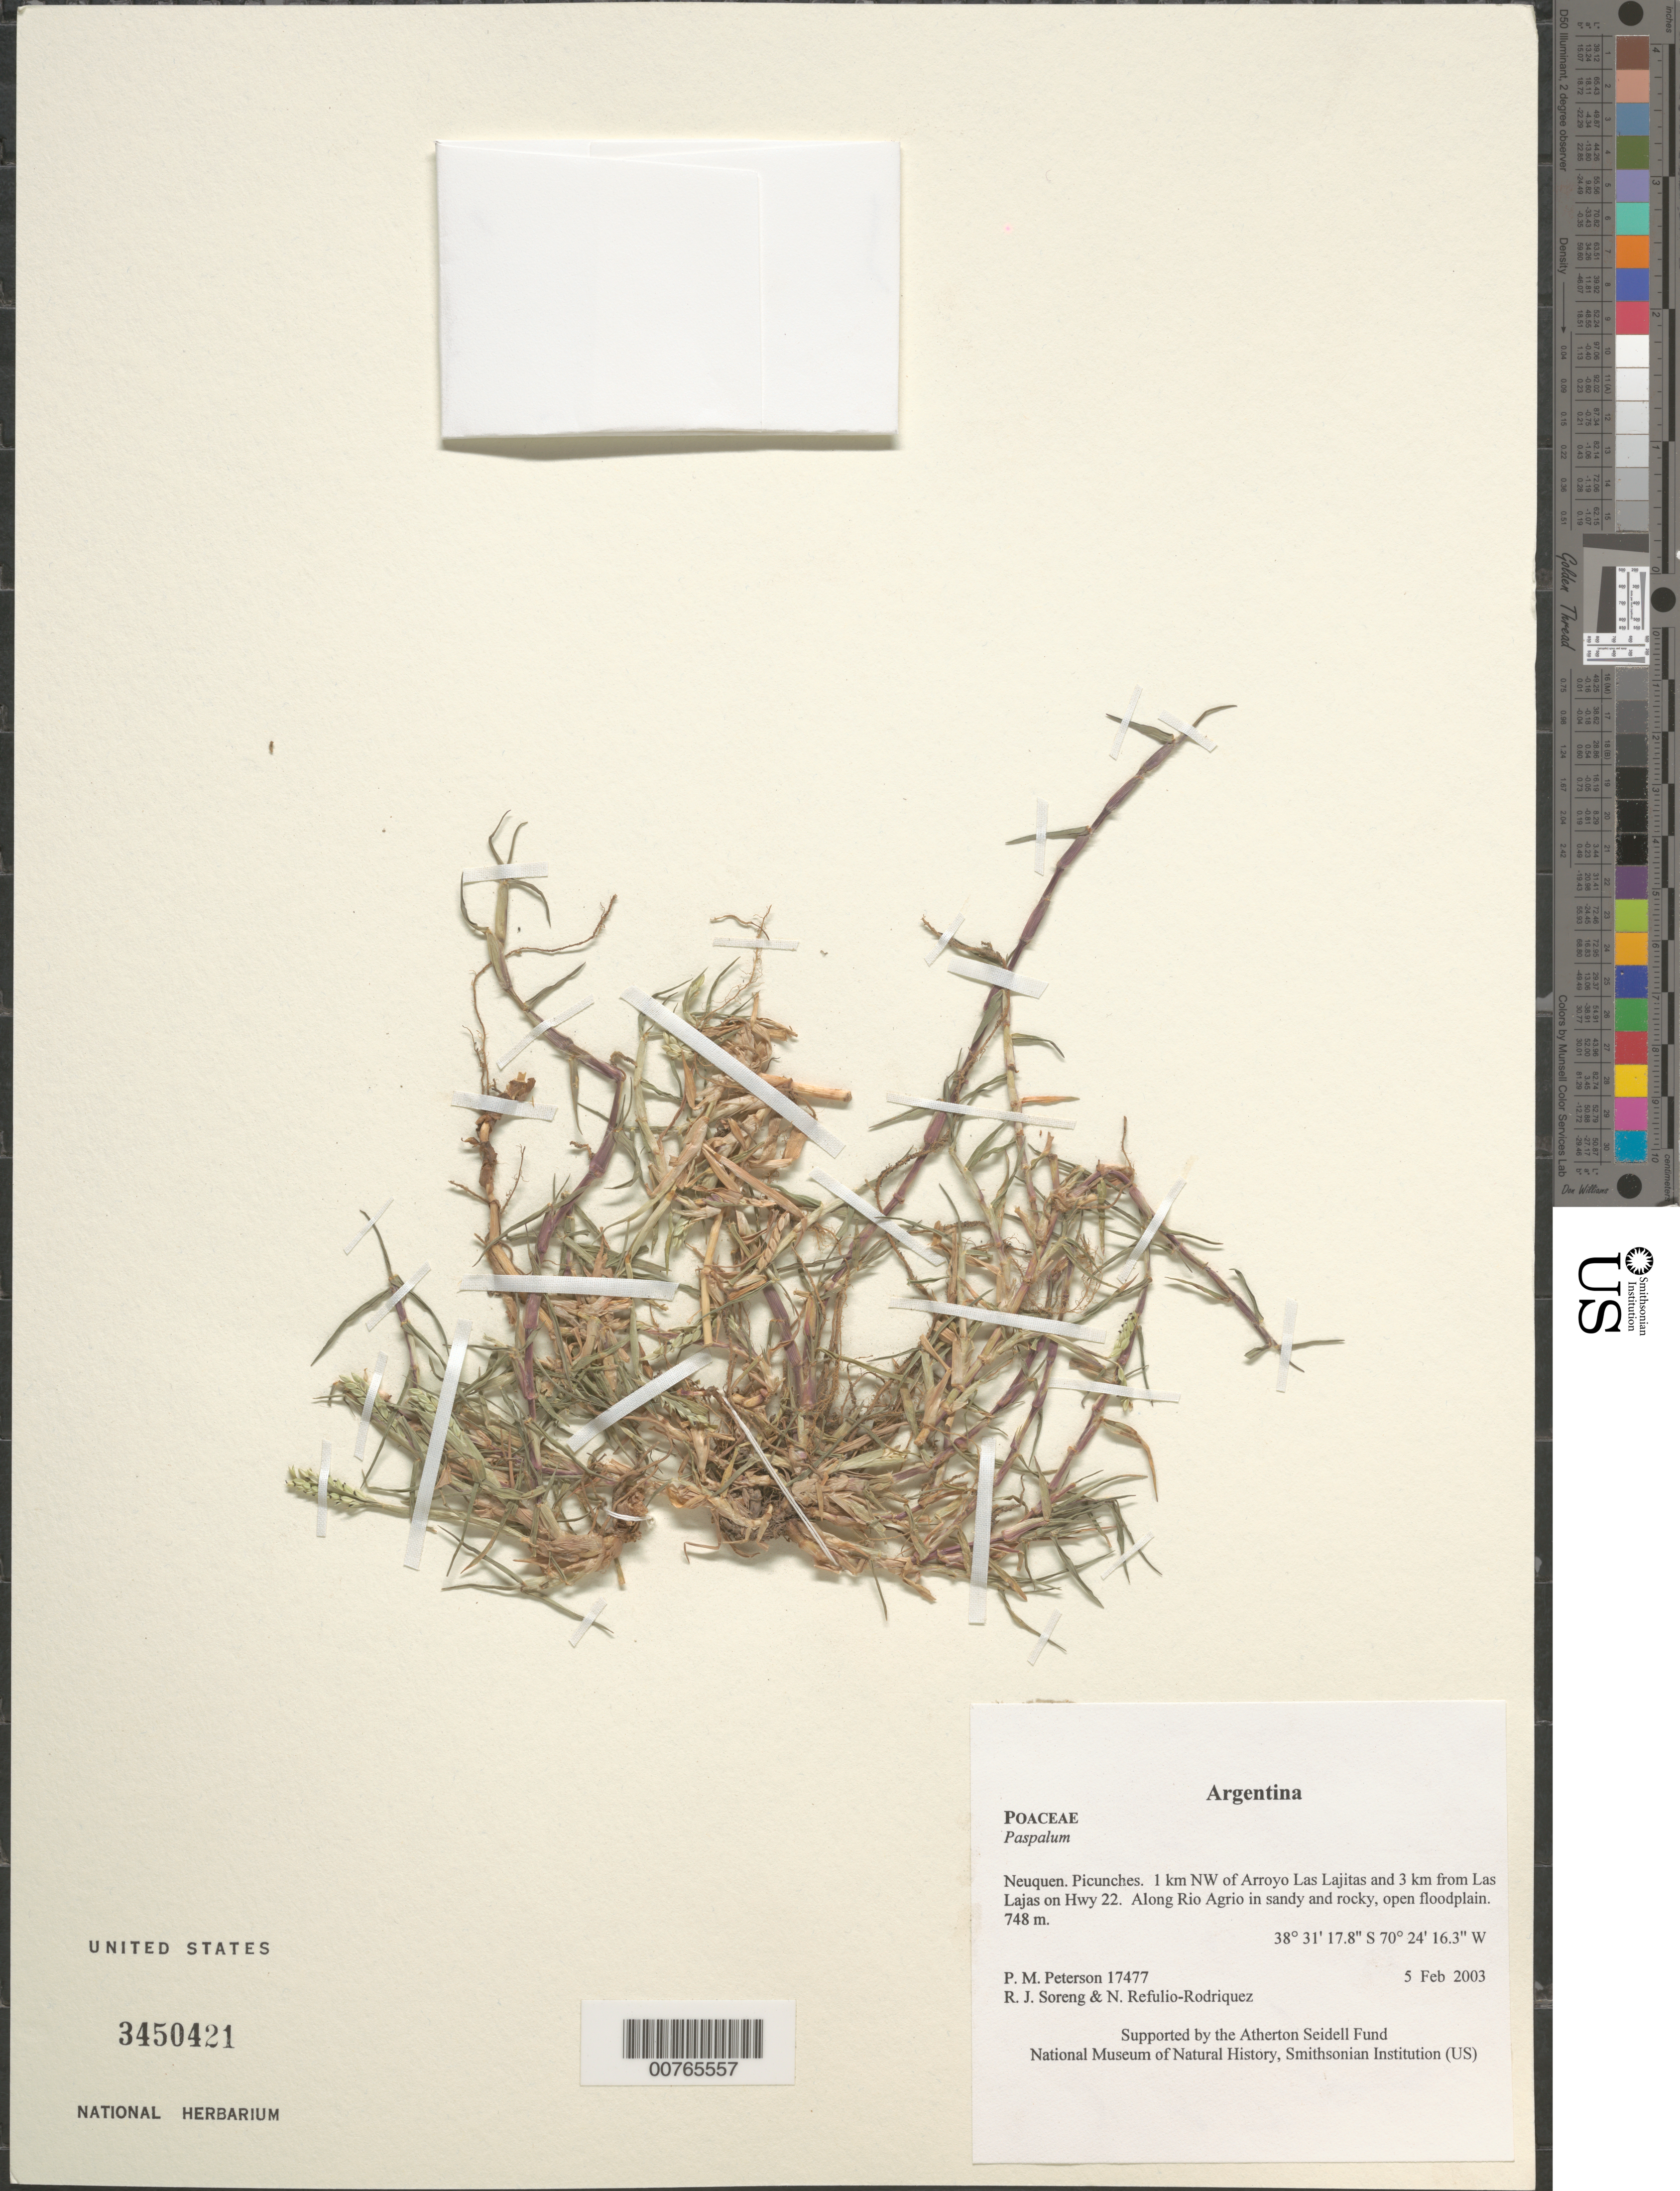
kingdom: Plantae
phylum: Tracheophyta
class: Liliopsida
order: Poales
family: Poaceae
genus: Paspalum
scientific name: Paspalum sp.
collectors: P. M. Peterson, R. J. Soreng & N. Refulio-Rodríguez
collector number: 17477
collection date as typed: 05 Feb 2003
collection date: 2003-02-05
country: Argentina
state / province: Neuquen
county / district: Picunches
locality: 1 km NW of Arroyo Las Lajitas and 3 km from Las Lajas on Hwy 22. Along Rio Agrio in sandy and rocky, open floodplain.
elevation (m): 748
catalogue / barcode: US 3450421